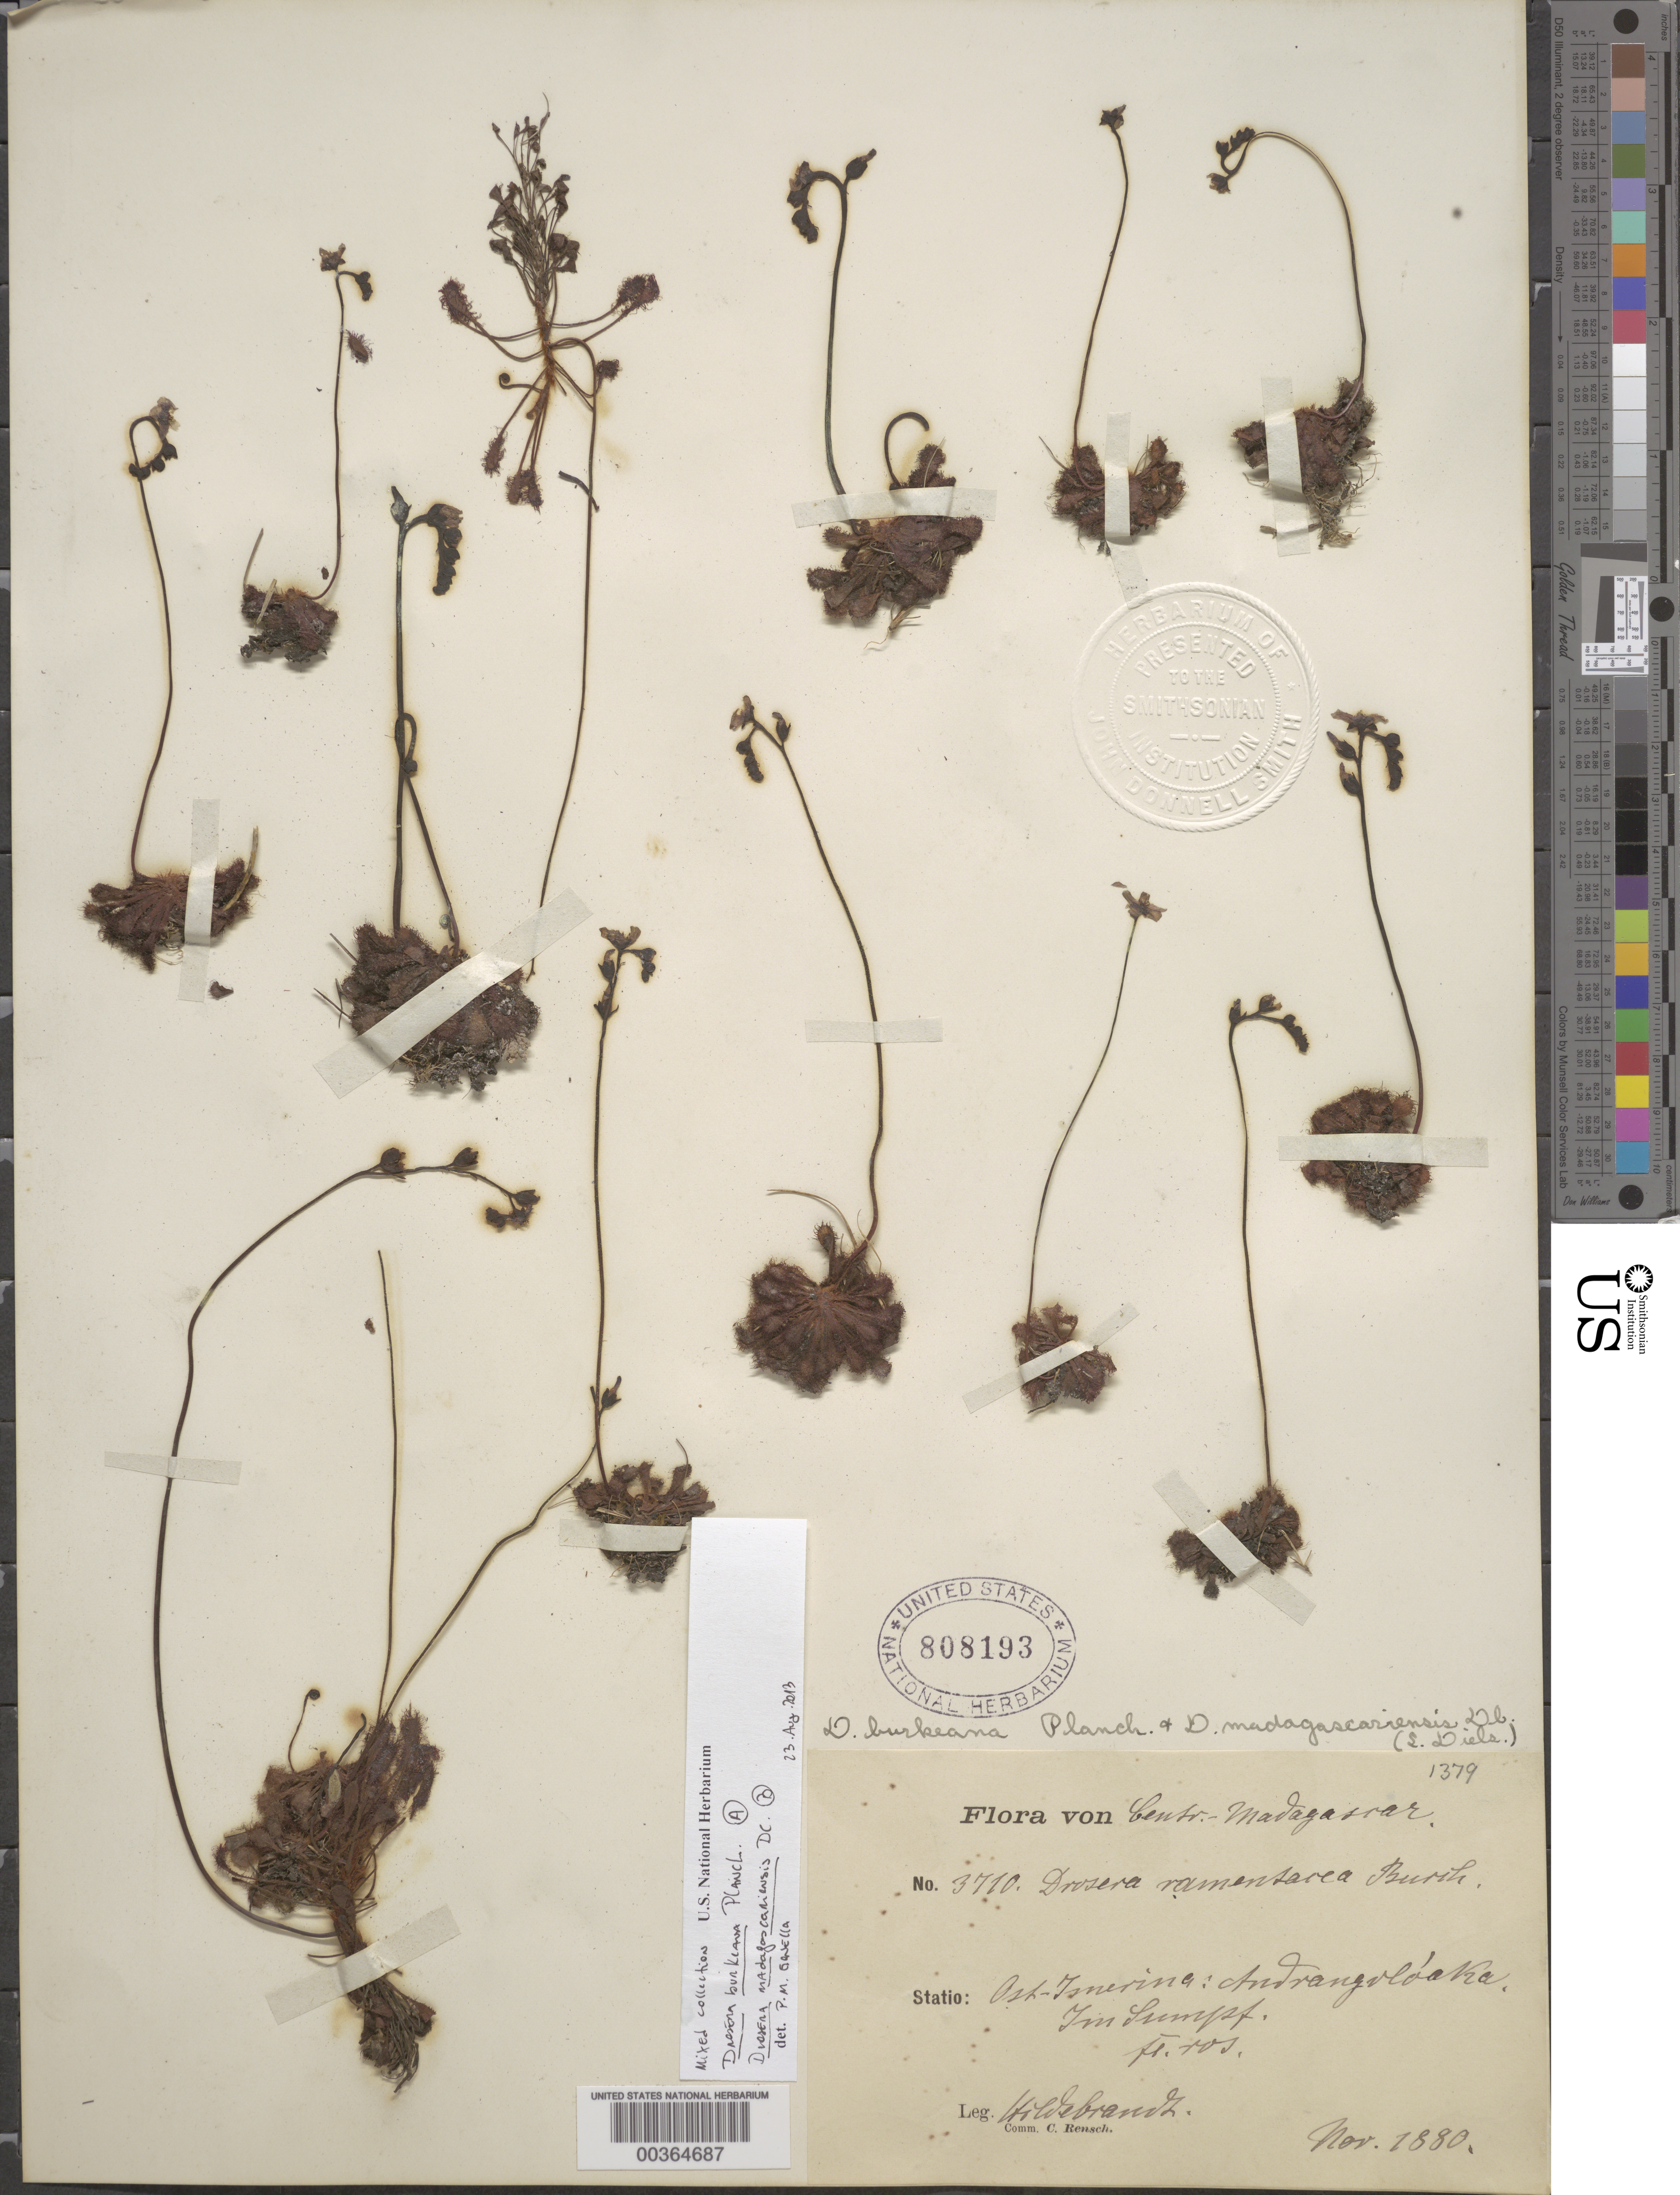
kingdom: Plantae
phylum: Tracheophyta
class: Magnoliopsida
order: Caryophyllales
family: Droseraceae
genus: Drosera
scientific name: Drosera burkeana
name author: Planch.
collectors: J. Hildebrandt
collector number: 3710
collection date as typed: Nov 1880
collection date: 1880-11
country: Madagascar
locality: Ost-Imerina, Andrangvloaka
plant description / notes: Mixed collection also Drosera madagascarienses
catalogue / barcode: US 808193